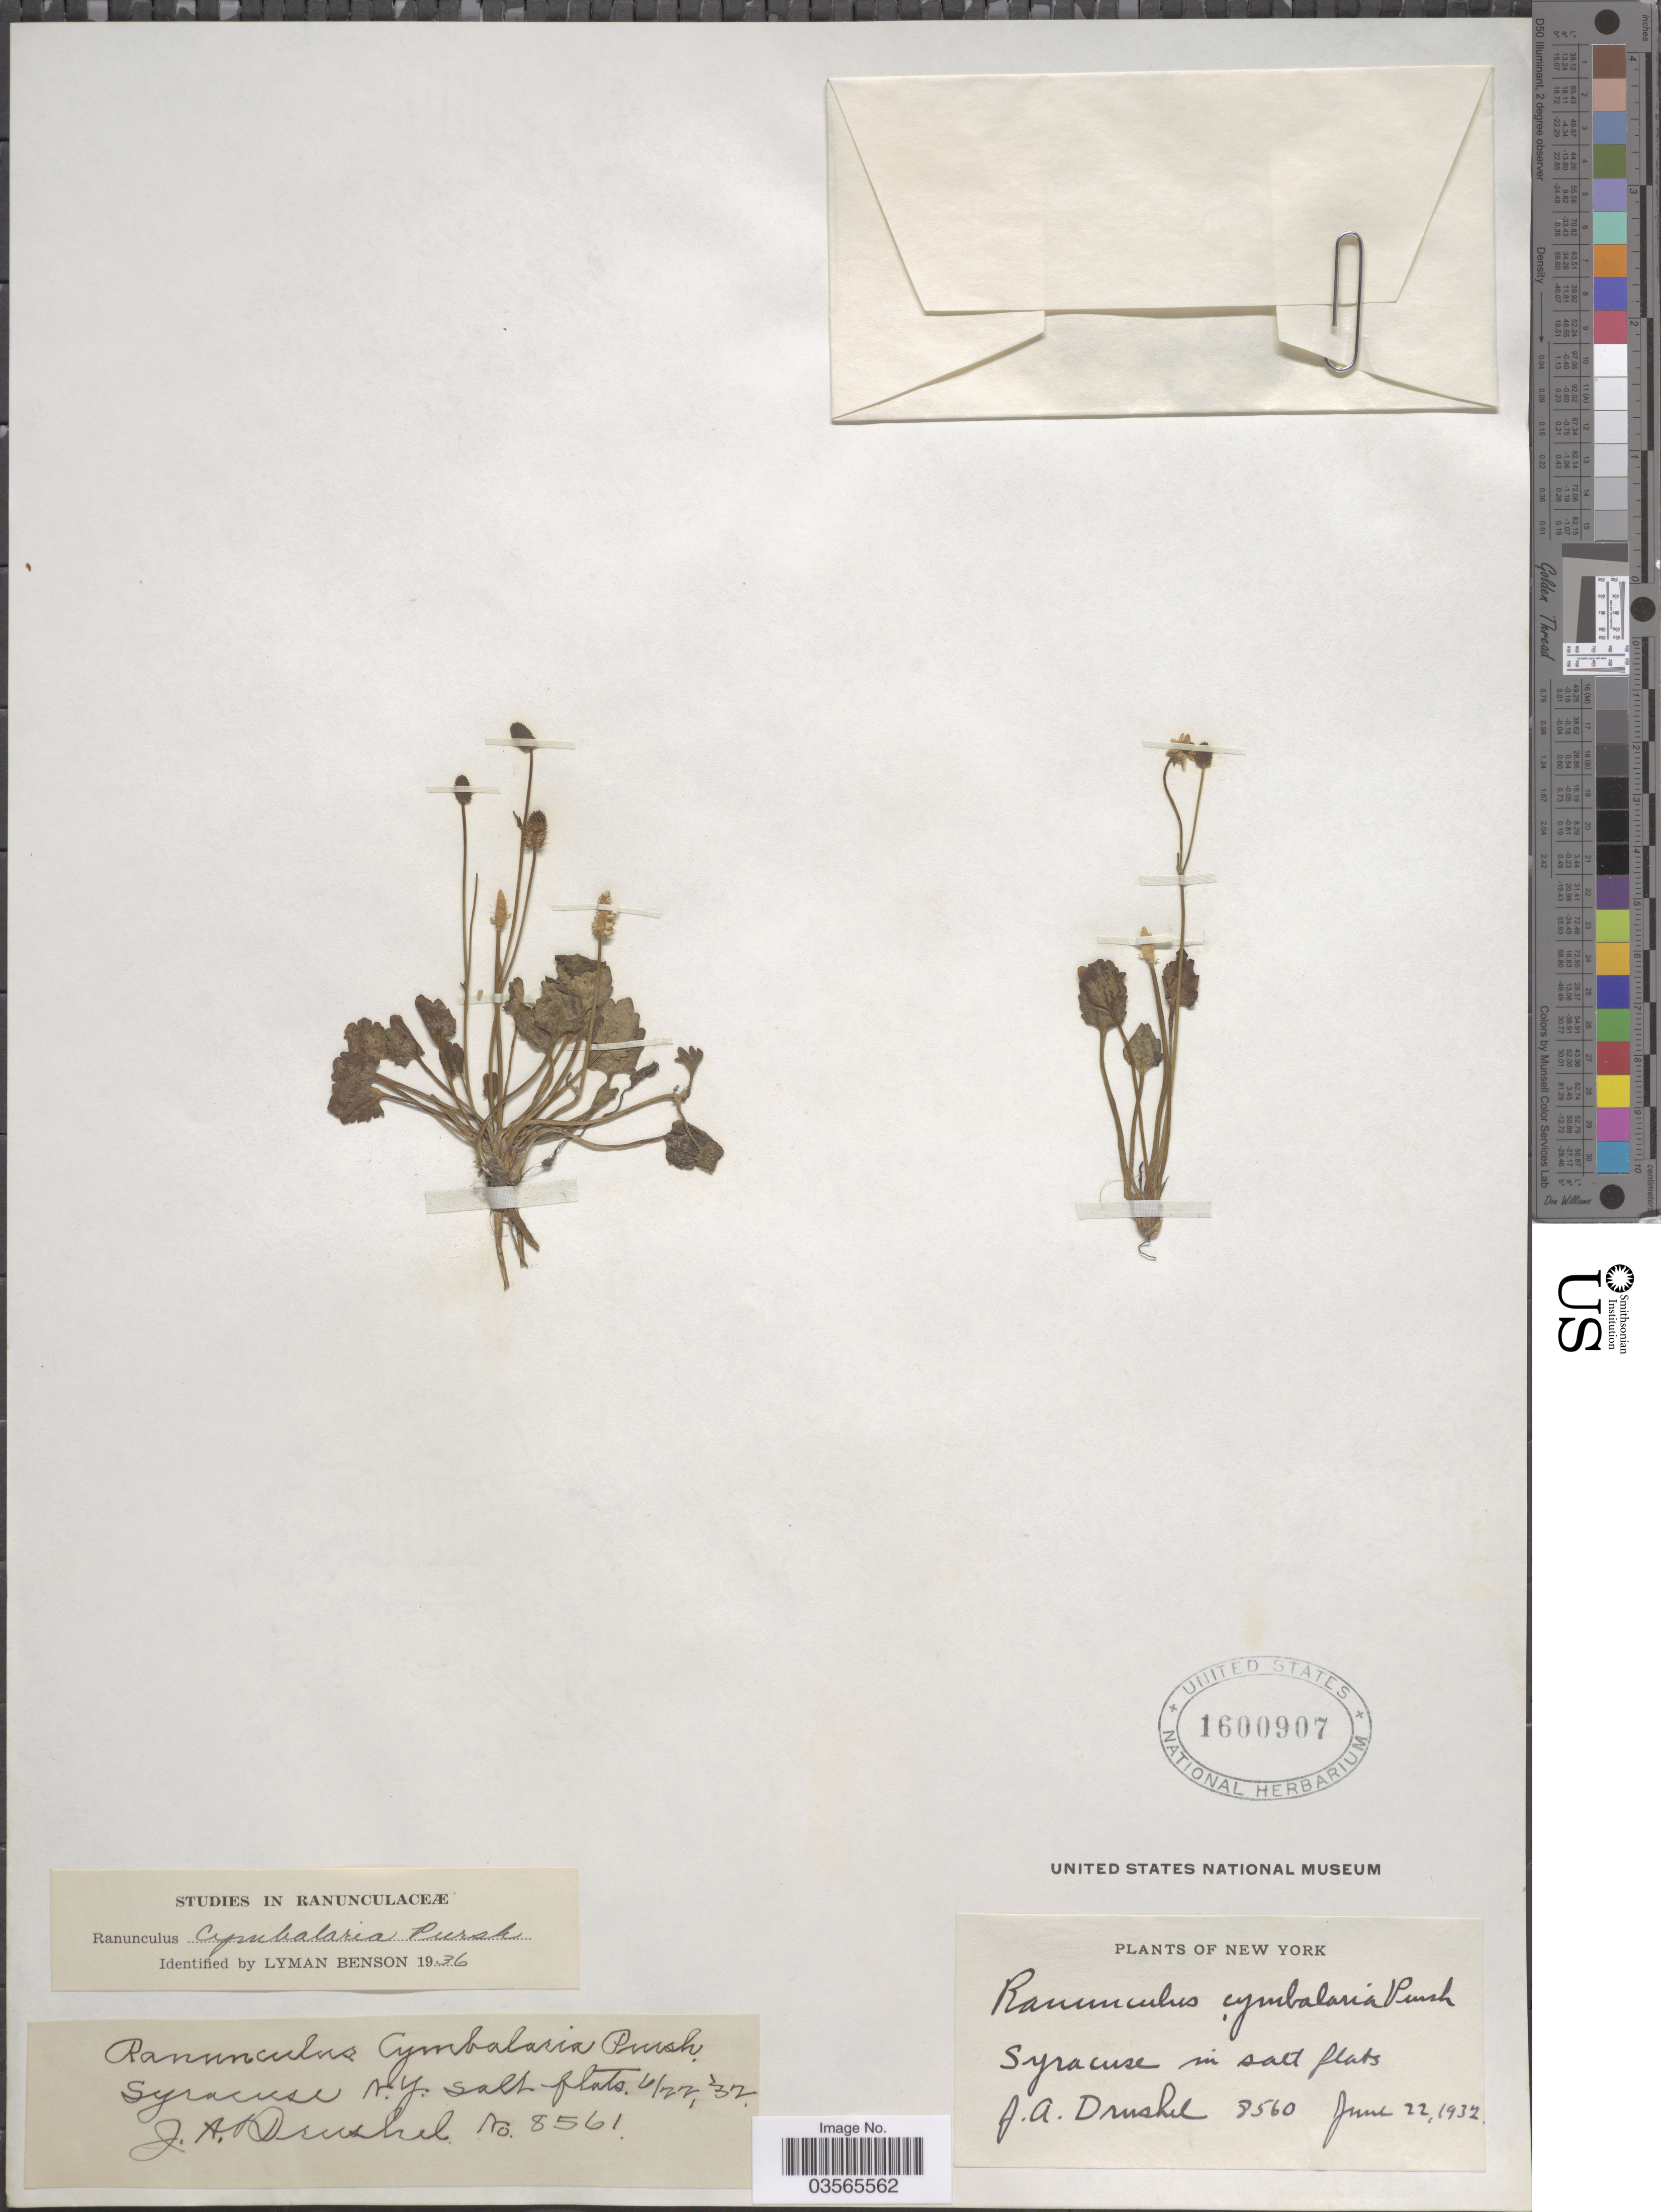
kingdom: Plantae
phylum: Tracheophyta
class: Magnoliopsida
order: Ranunculales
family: Ranunculaceae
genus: Halerpestes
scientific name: Halerpestes cymbalaria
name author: (Pursh) Greene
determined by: Strong, M. T., (US), Smithsonian Institution - National Museum of Natural History (UNITED STATES)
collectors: J. A. Drushel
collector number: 8560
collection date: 1932-06-22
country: United States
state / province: New York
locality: Syracuse in salt flats.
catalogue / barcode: US 1600907